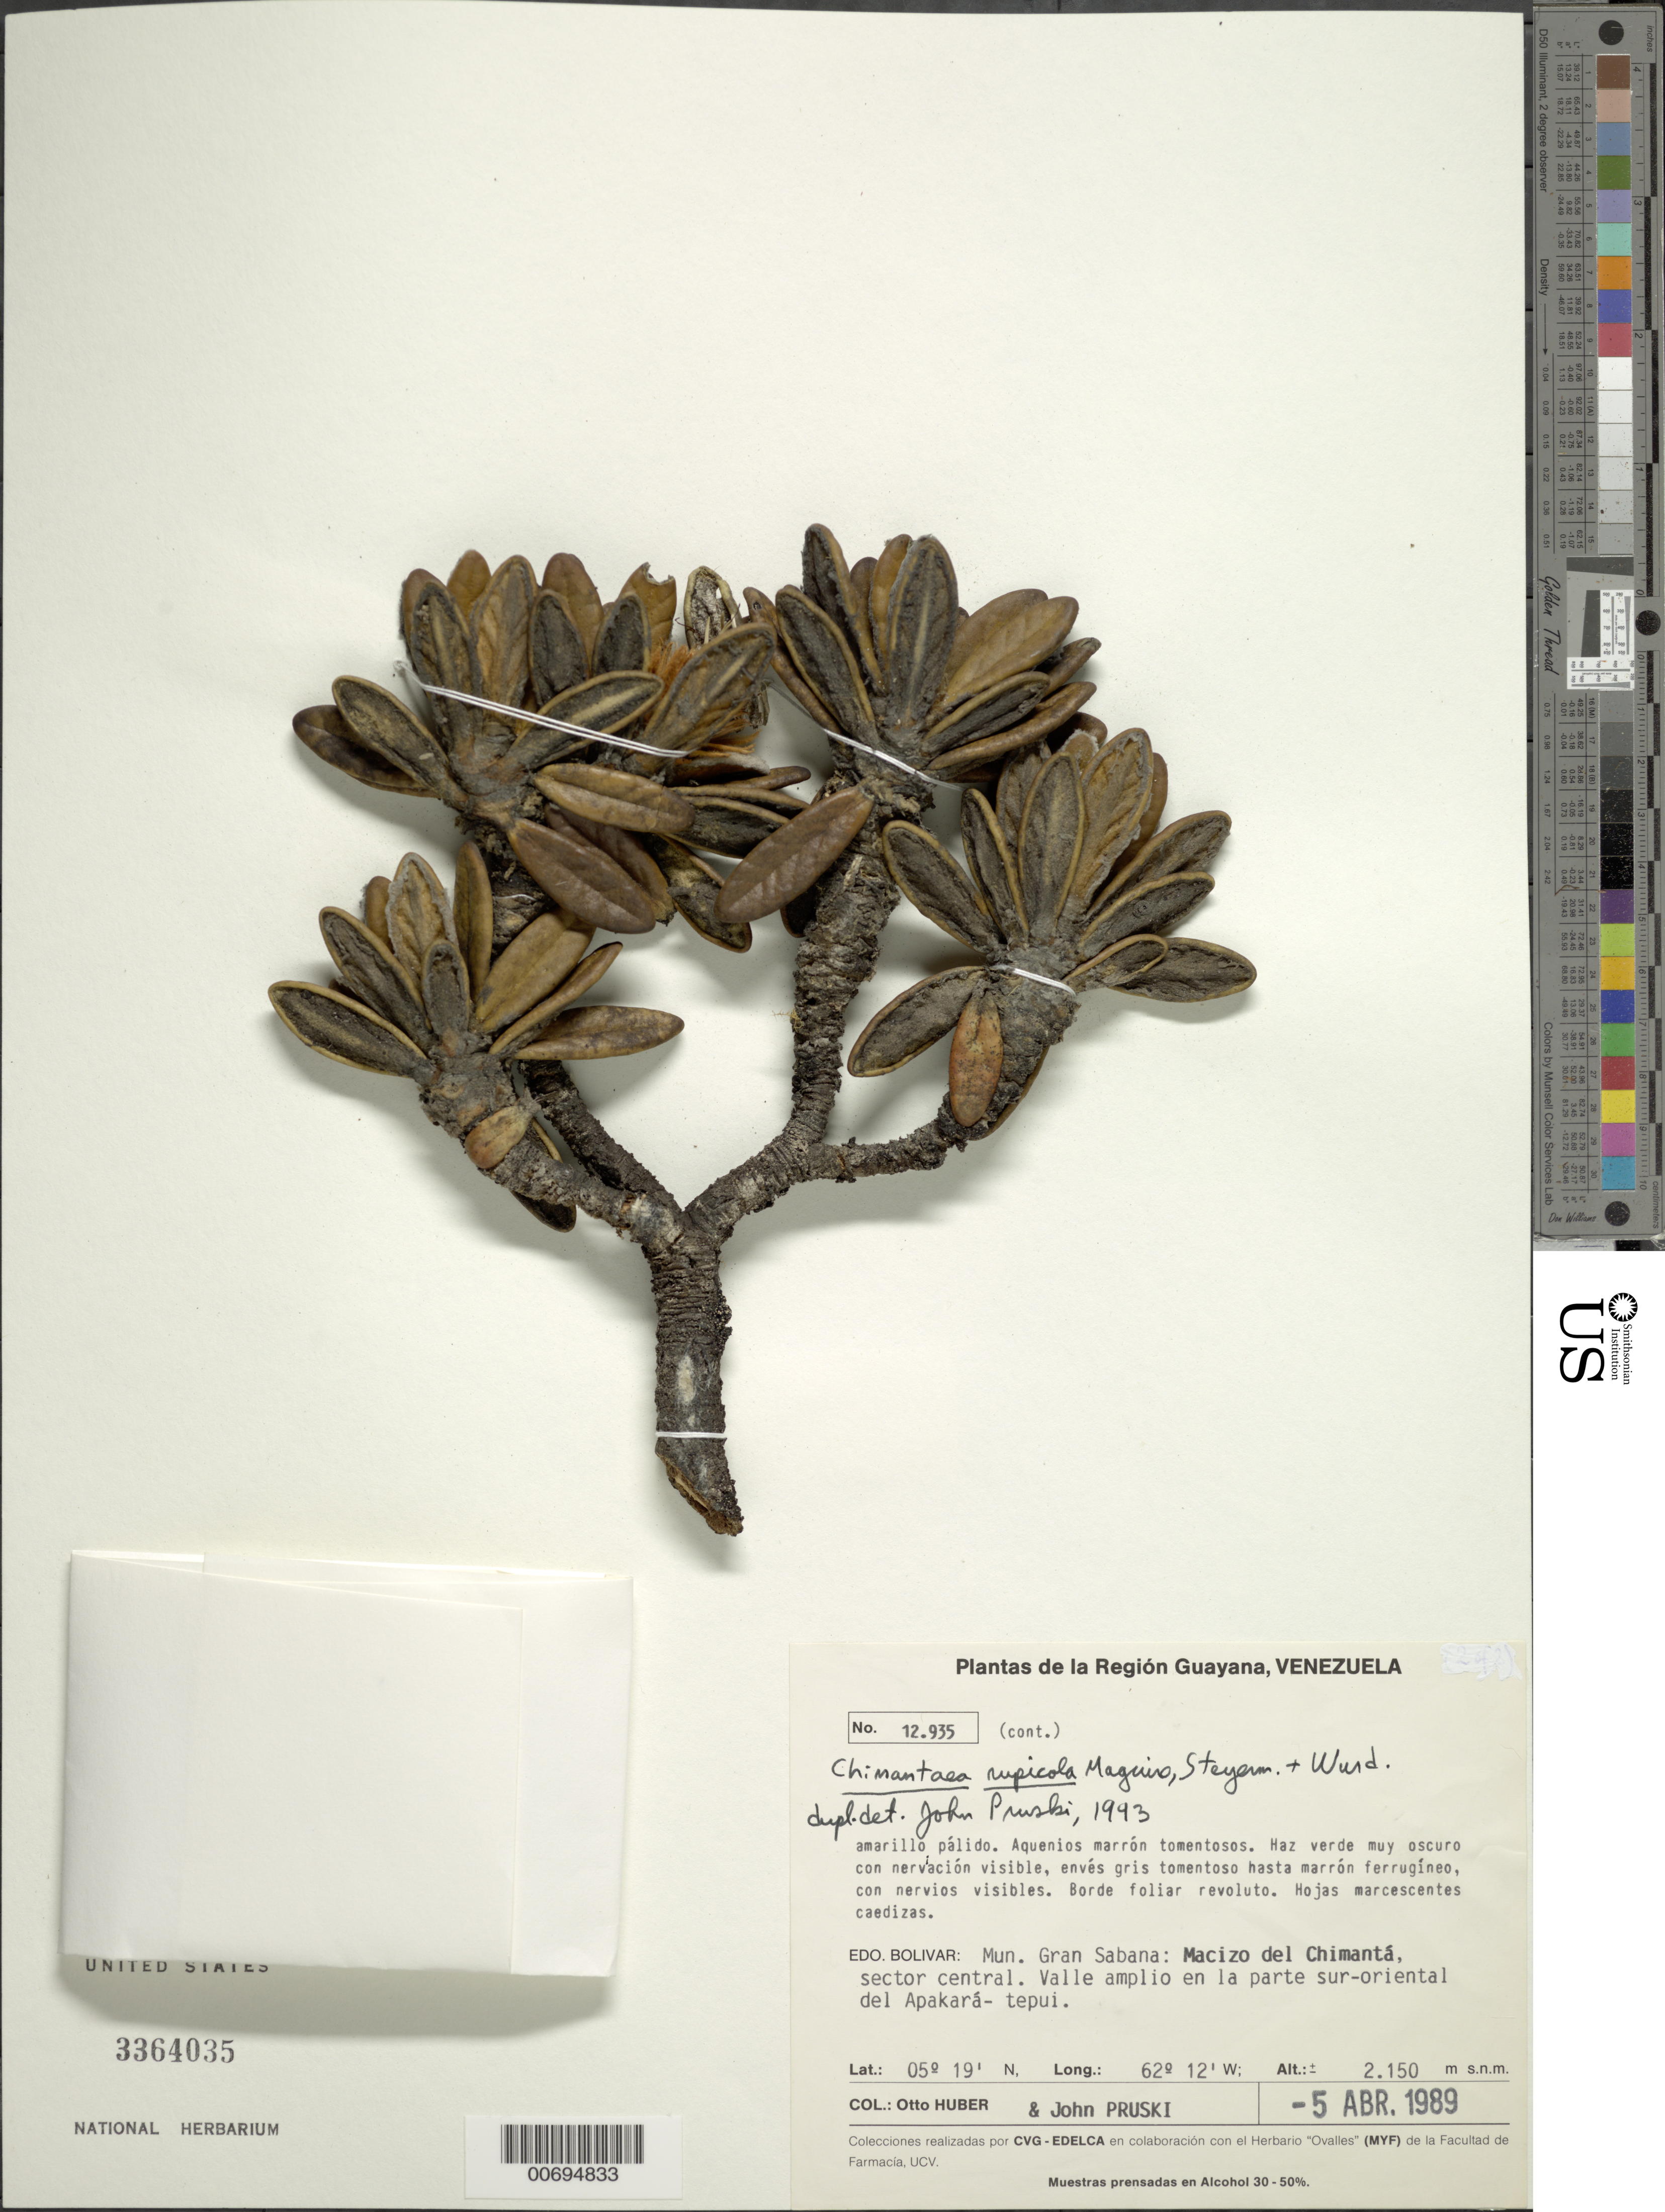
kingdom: Plantae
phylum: Tracheophyta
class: Magnoliopsida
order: Asterales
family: Asteraceae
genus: Chimantaea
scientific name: Chimantaea rupicola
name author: Maguire et al.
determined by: Pruski, J. F.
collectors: O. Huber & J. F. Pruski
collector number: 12935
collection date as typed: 5-Apr-89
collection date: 1989-04-05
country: Venezuela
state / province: Bolívar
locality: Mun. Gran Sabana, Macizo del Chimantá, SE del Apakara-tepuí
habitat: Valle amplio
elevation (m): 2150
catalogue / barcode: US 3364035